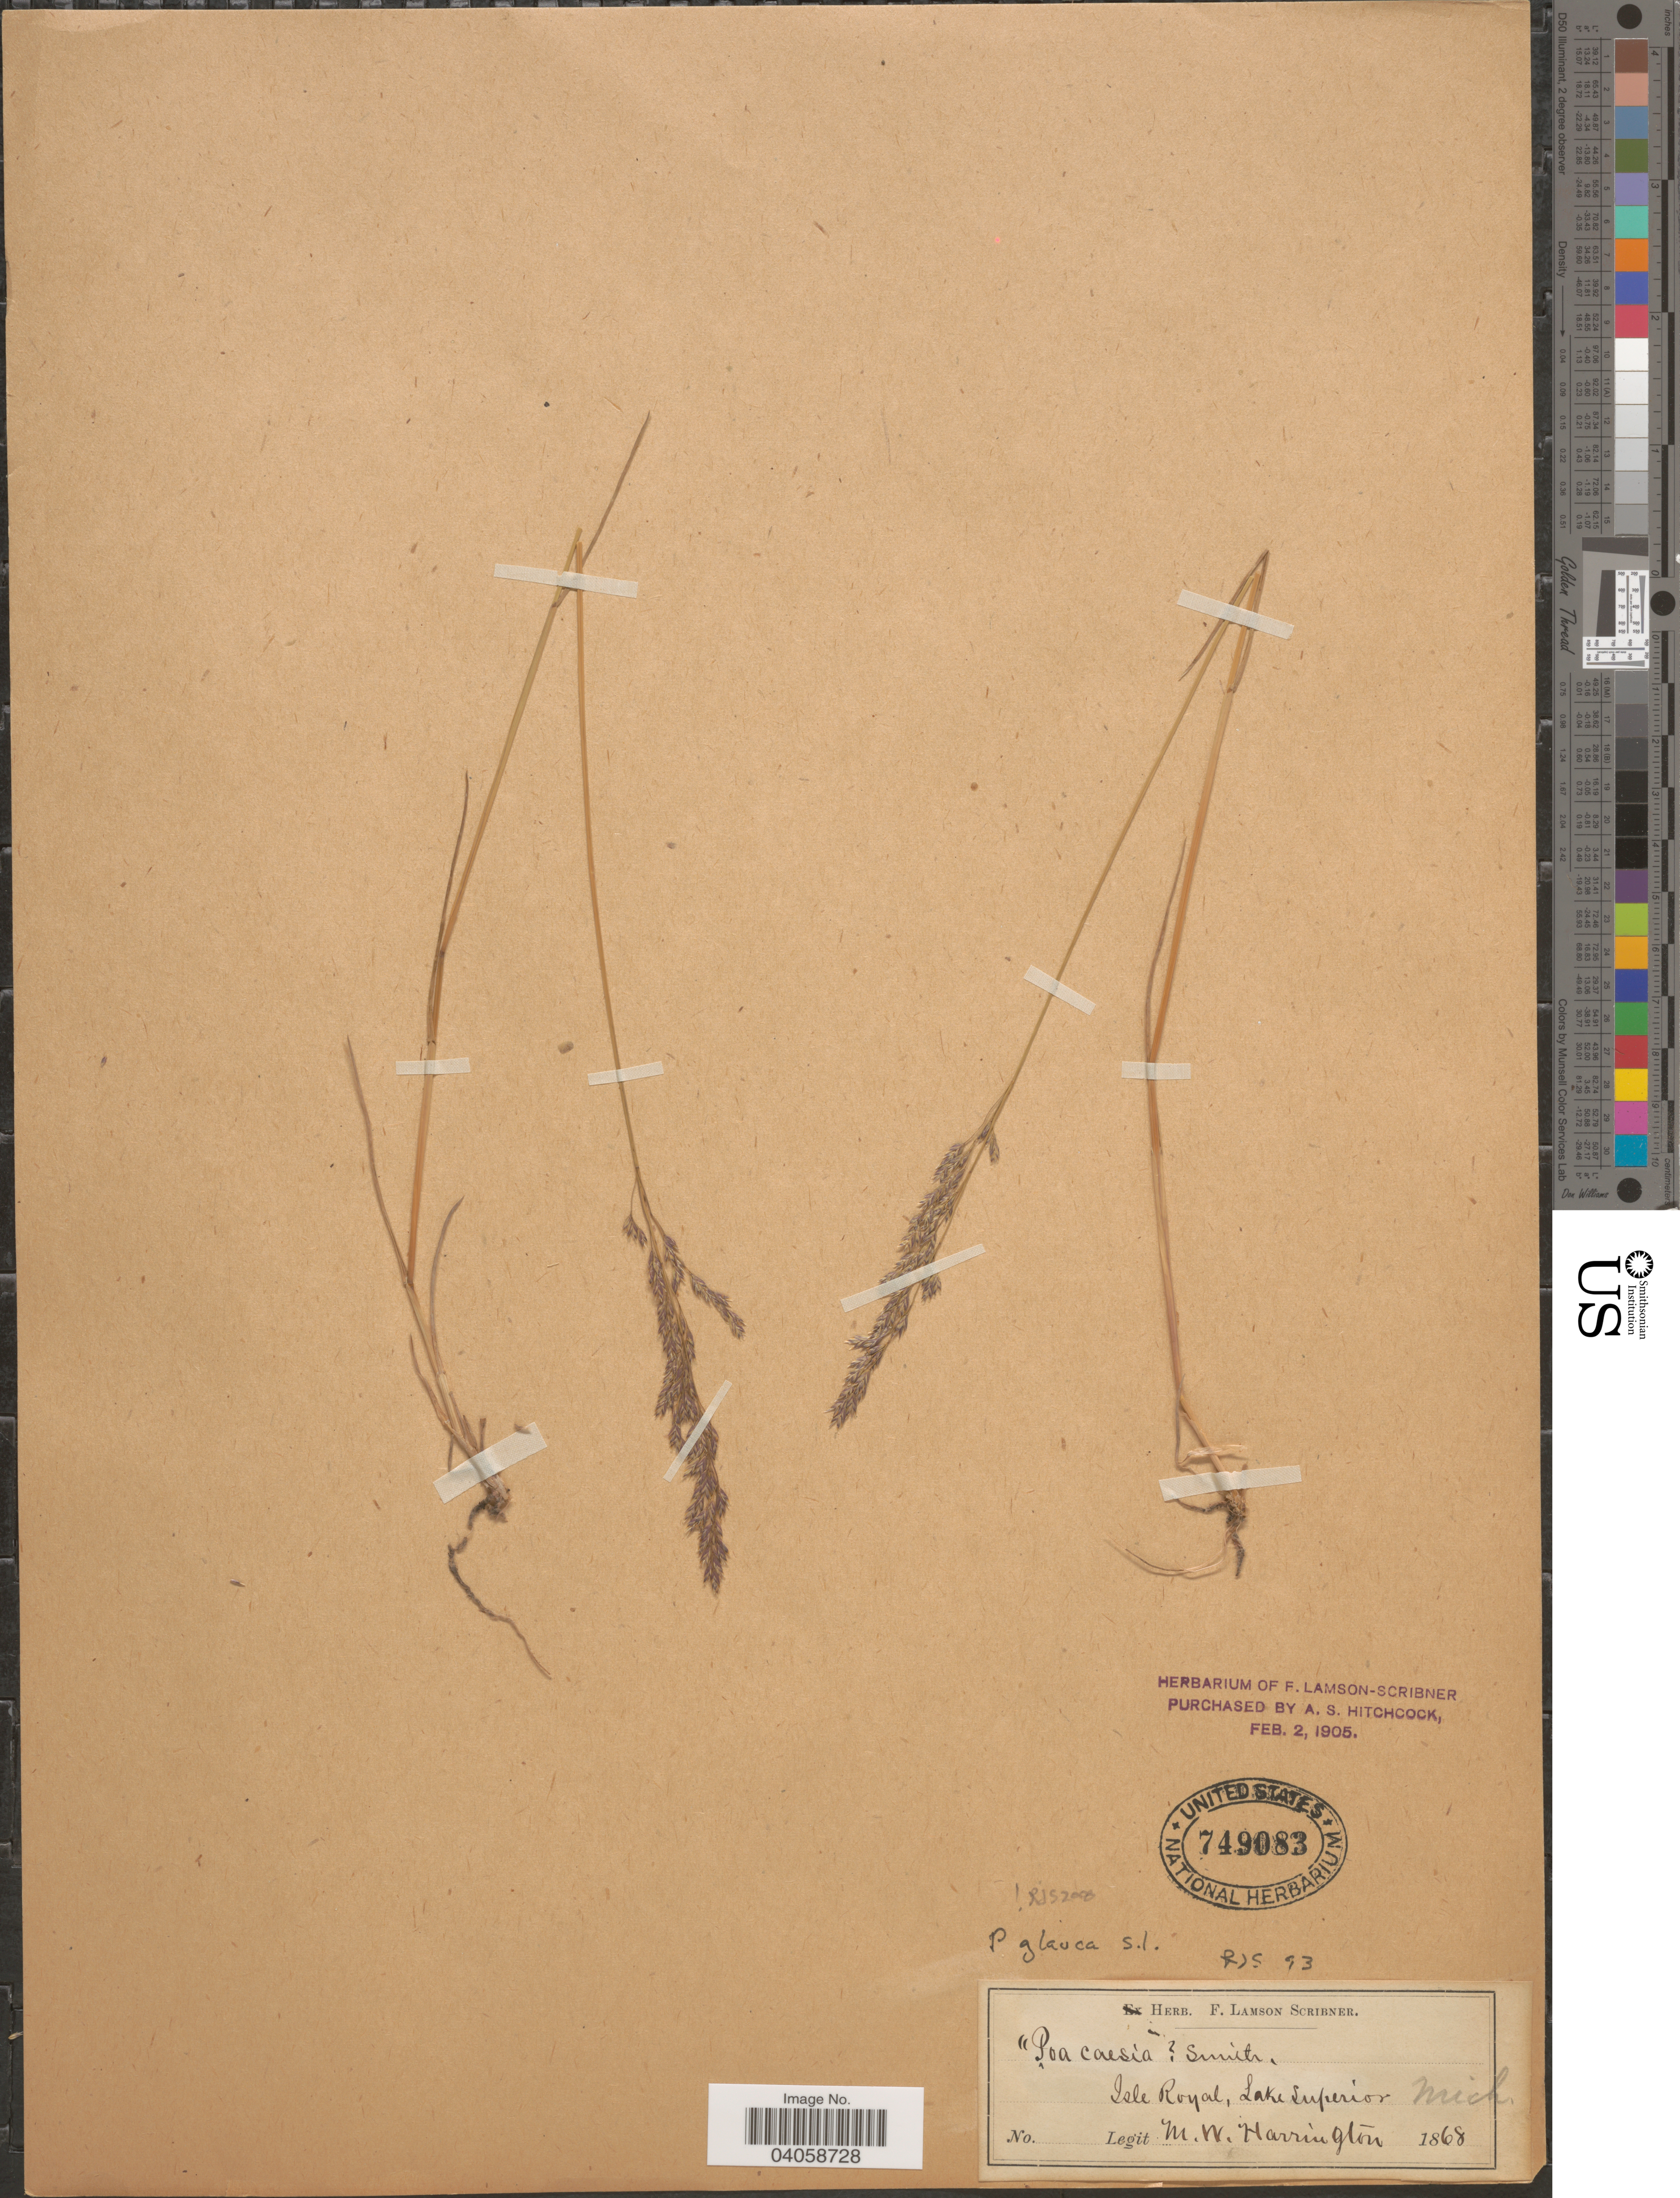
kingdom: Plantae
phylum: Tracheophyta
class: Liliopsida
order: Poales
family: Poaceae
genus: Poa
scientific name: Poa glauca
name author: Vahl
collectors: M. W. Harrington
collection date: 1868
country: United States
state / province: Michigan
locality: Isle Royal, Lake Superior.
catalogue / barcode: US 749083